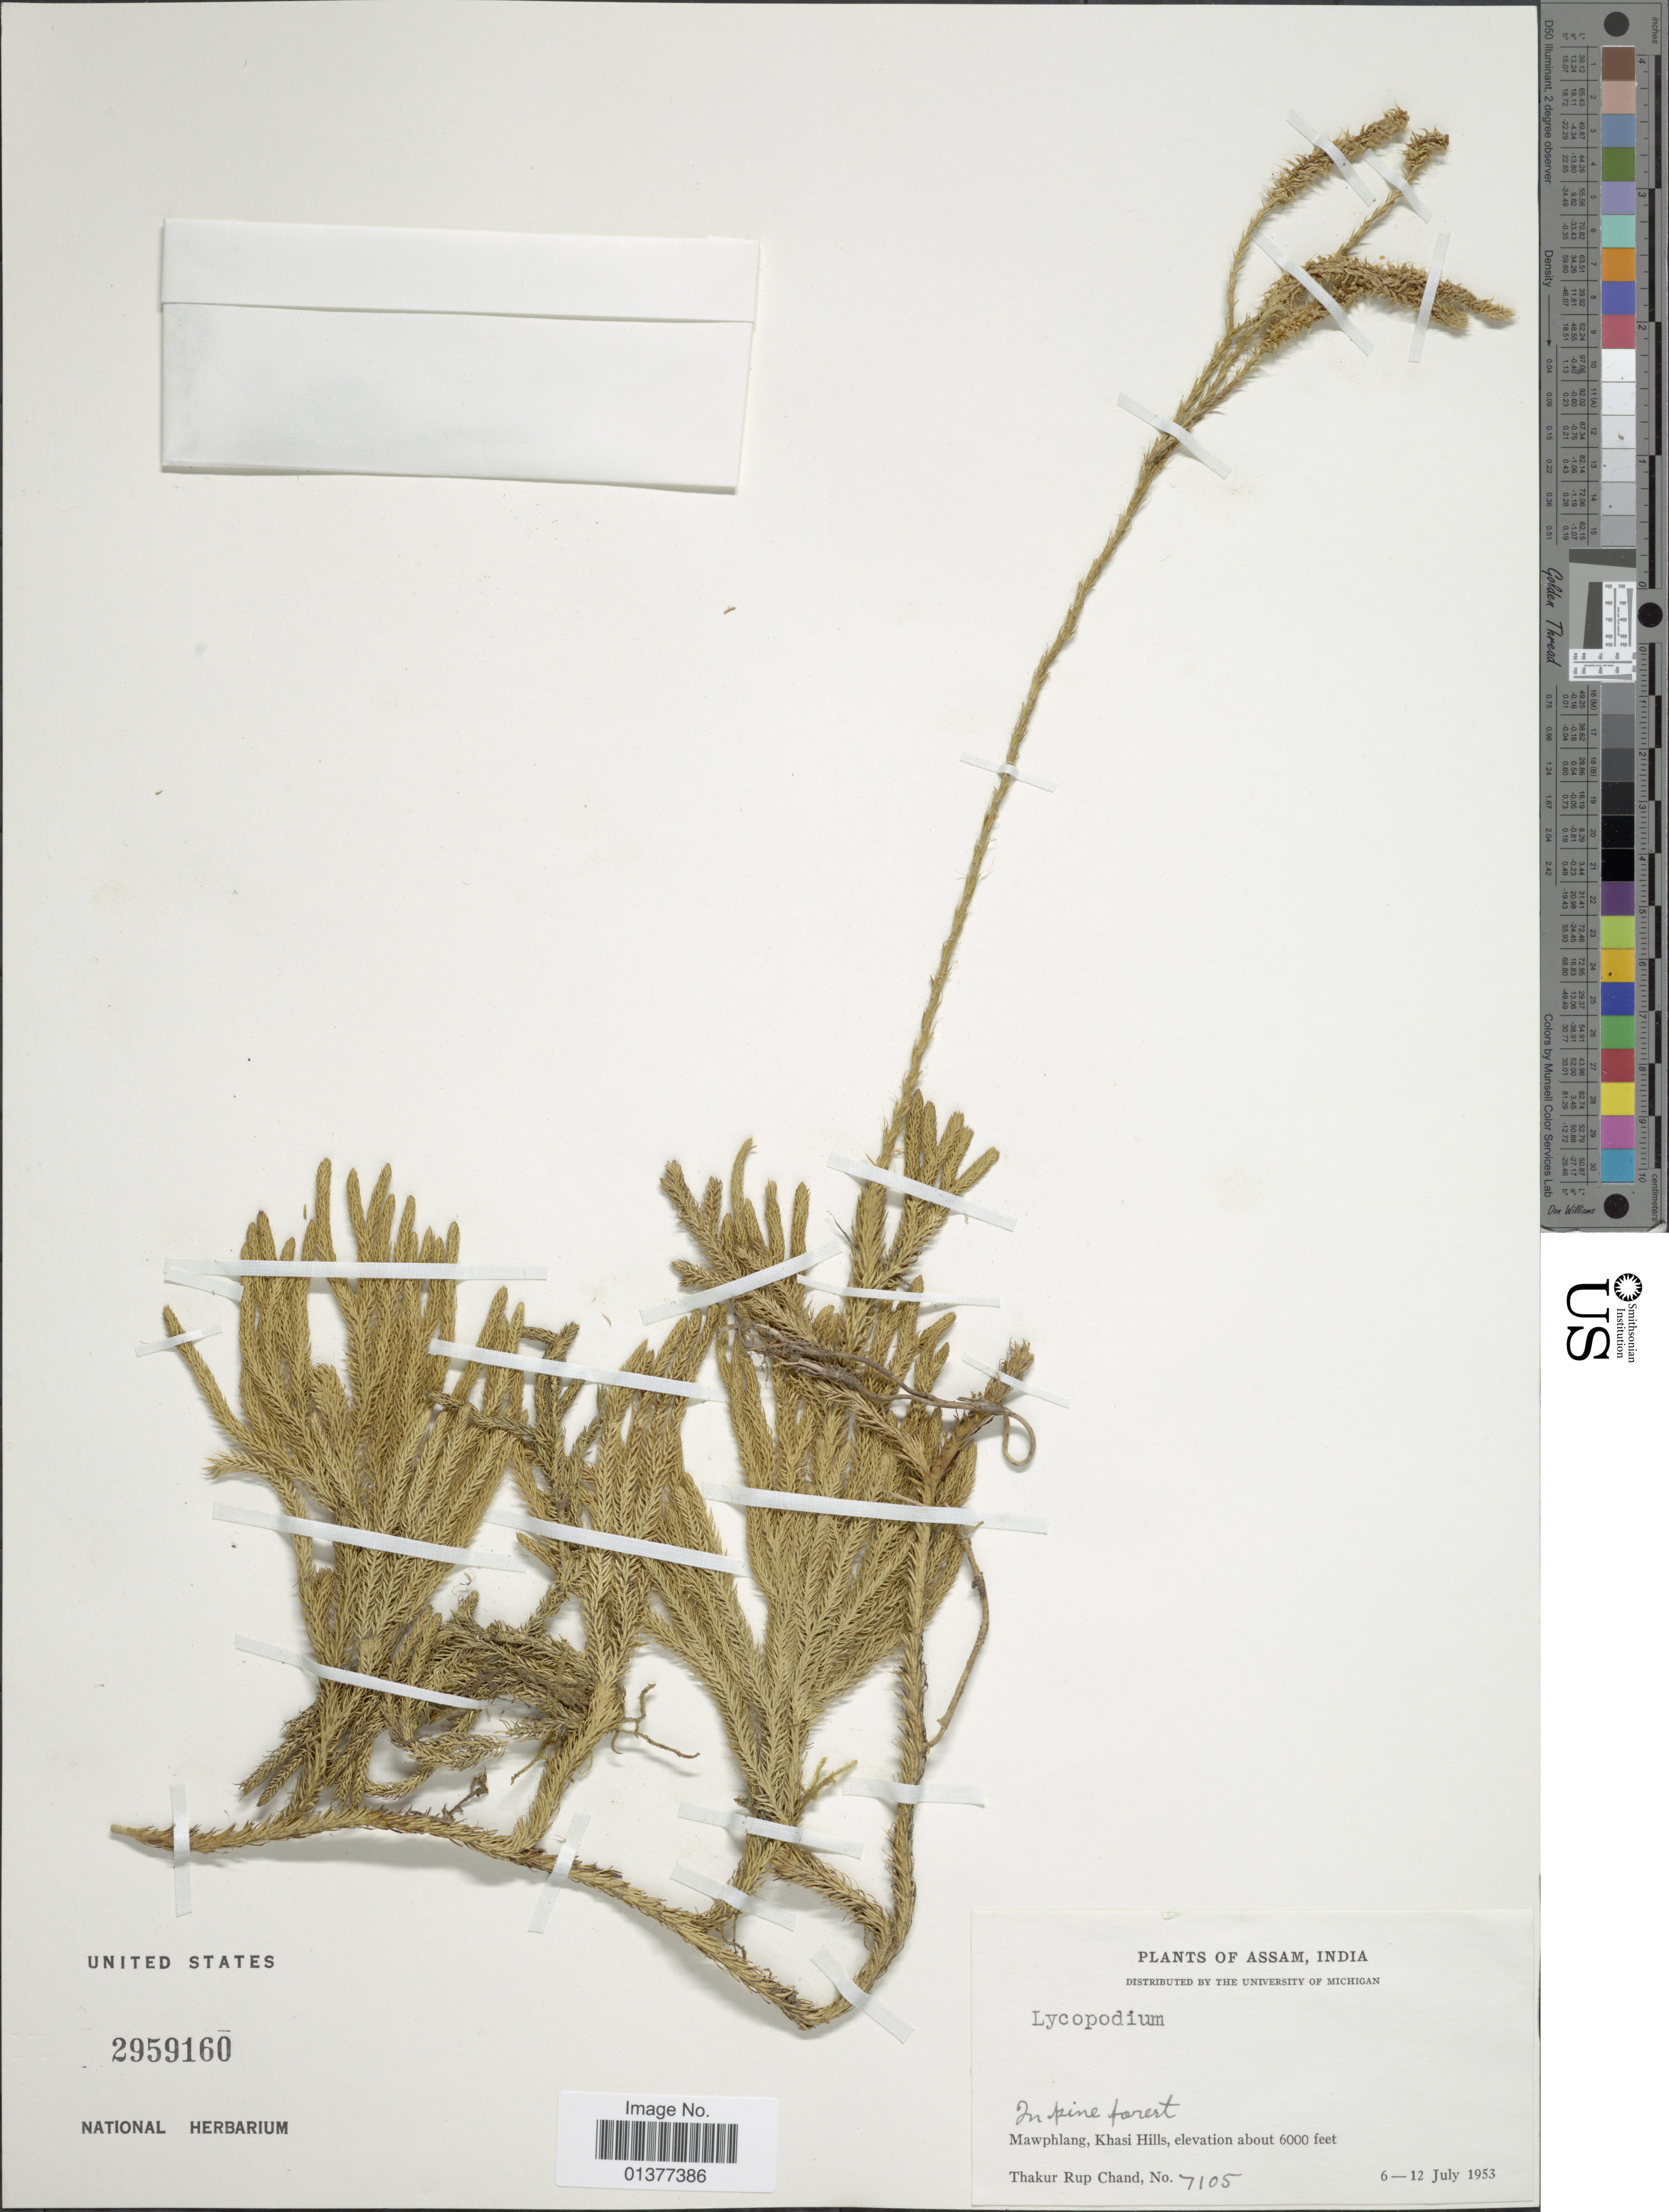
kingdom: Plantae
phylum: Tracheophyta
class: Lycopodiopsida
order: Lycopodiales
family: Lycopodiaceae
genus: Lycopodium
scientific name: Lycopodium clavatum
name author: L.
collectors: T. R. Chand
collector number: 7105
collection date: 1953-07-06/1953-07-12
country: India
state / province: Meghalaya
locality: Mawphlang, Khasi Hills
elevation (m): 1829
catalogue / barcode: US 2959160